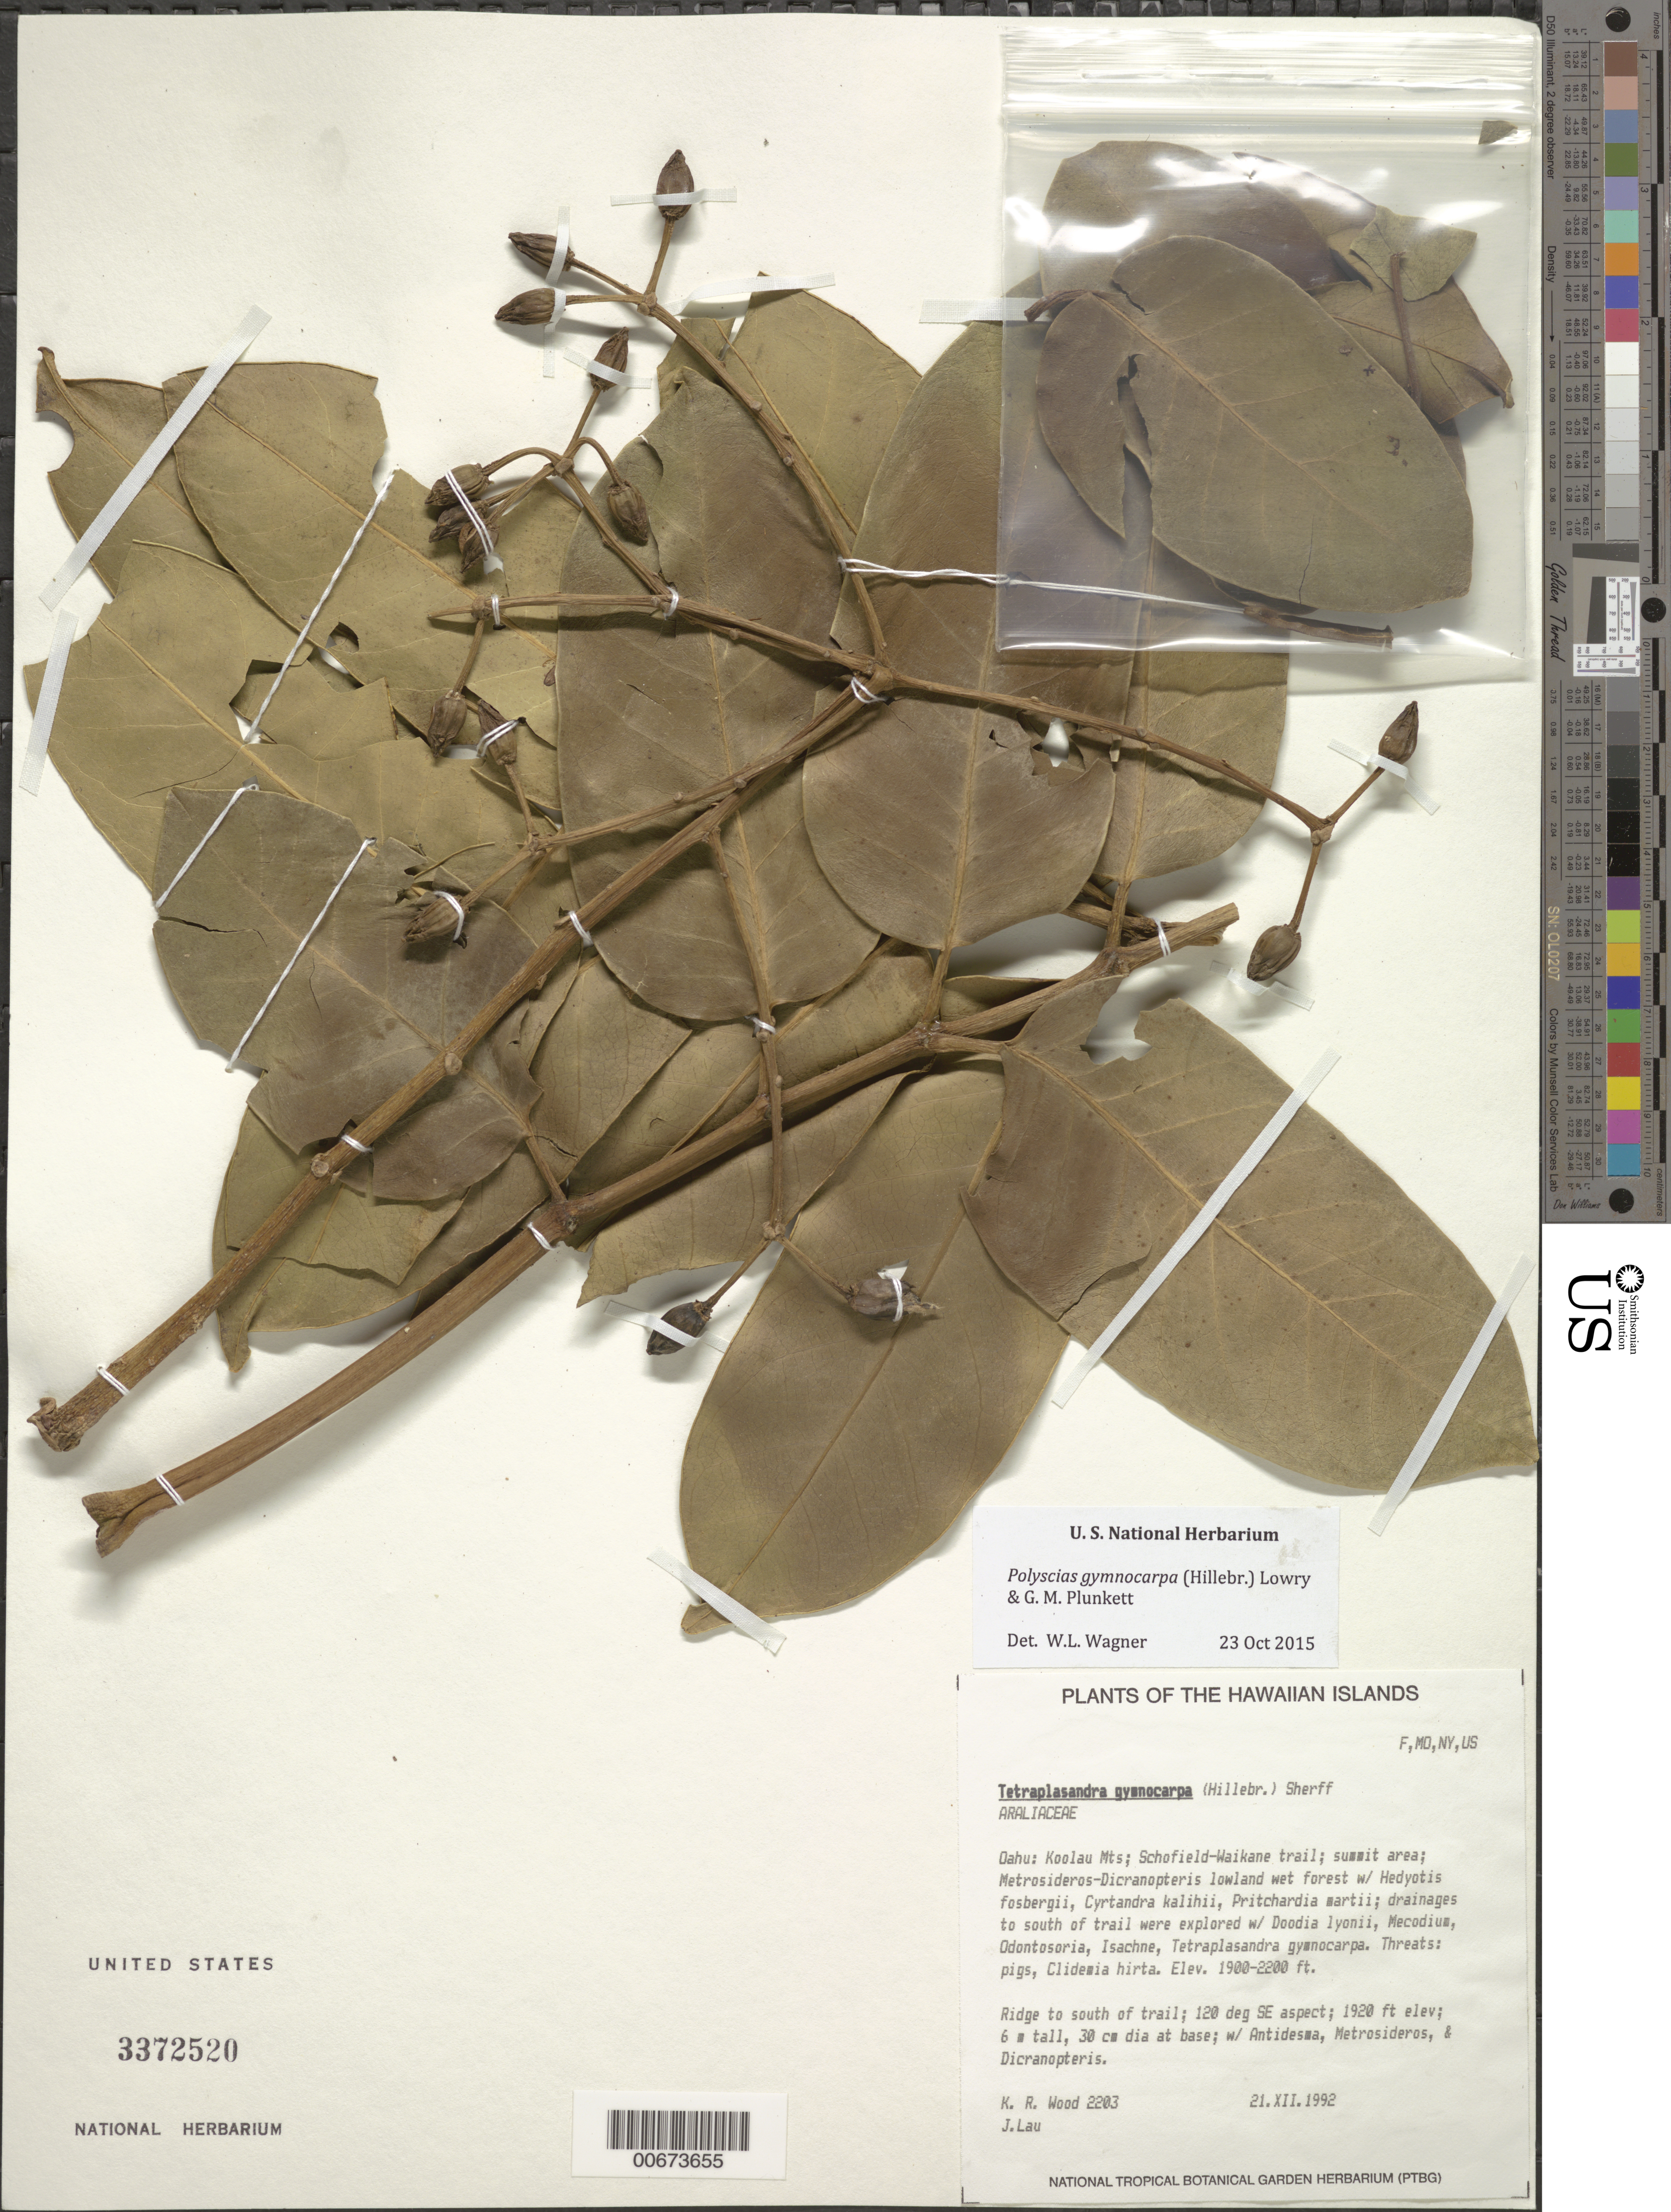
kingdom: Plantae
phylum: Tracheophyta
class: Magnoliopsida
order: Apiales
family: Araliaceae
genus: Polyscias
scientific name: Polyscias gymnocarpa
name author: (Hillebr.) Lowry & G. M. Plunkett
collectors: K. R. Wood & J. Lau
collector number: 2203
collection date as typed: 21 Dec 1992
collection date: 1992-12-21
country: United States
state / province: Hawaii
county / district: Honolulu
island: Oahu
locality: Ko'olau Mts., Schofield-Waikane trail, summit area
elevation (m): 585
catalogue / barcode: US 3372520